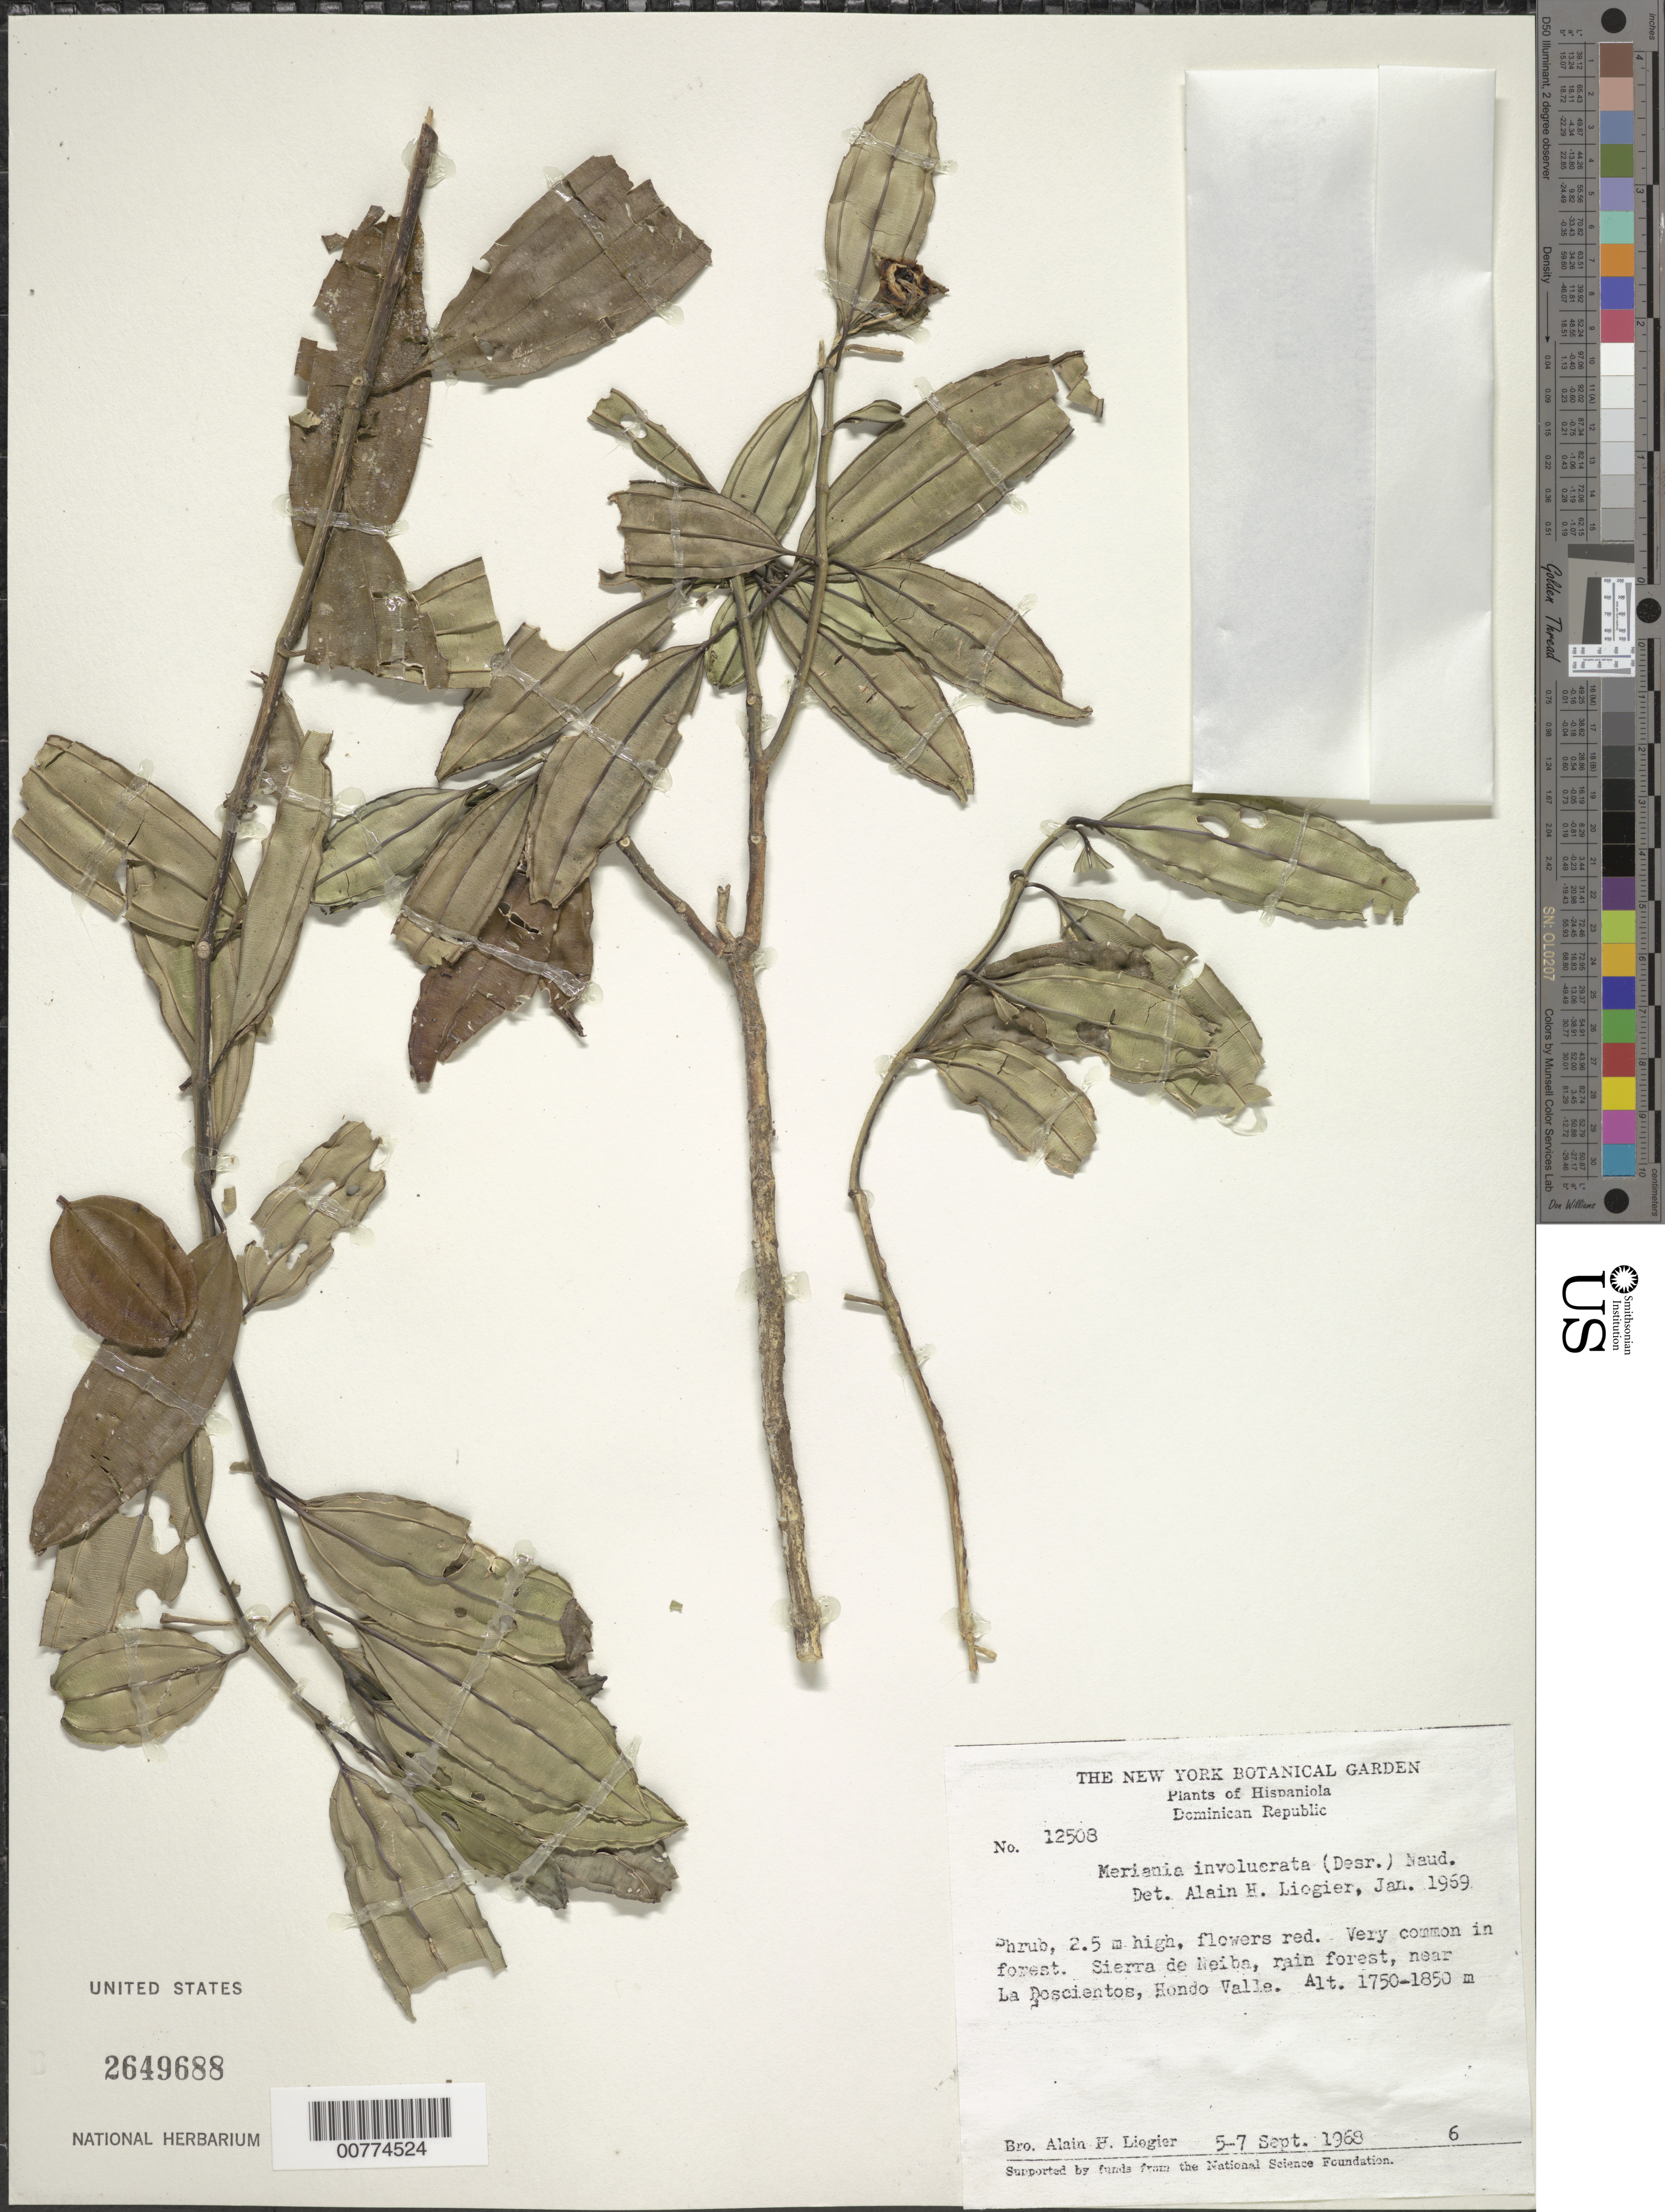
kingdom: Plantae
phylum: Tracheophyta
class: Magnoliopsida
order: Myrtales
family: Melastomataceae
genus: Meriania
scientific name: Meriania involucrata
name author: (Desr.) Naudin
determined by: Liogier, Alain H.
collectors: A. H. Liogier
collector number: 12508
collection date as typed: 05 Sep 1968 to 07 Sep 1968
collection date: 1968-09-05/1968-09-07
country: Dominican Republic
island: Hispaniola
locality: Sierra de Neiba, near La Doscientos, Hondo Valle.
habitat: Rain forest.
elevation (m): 1750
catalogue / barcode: US 2649688